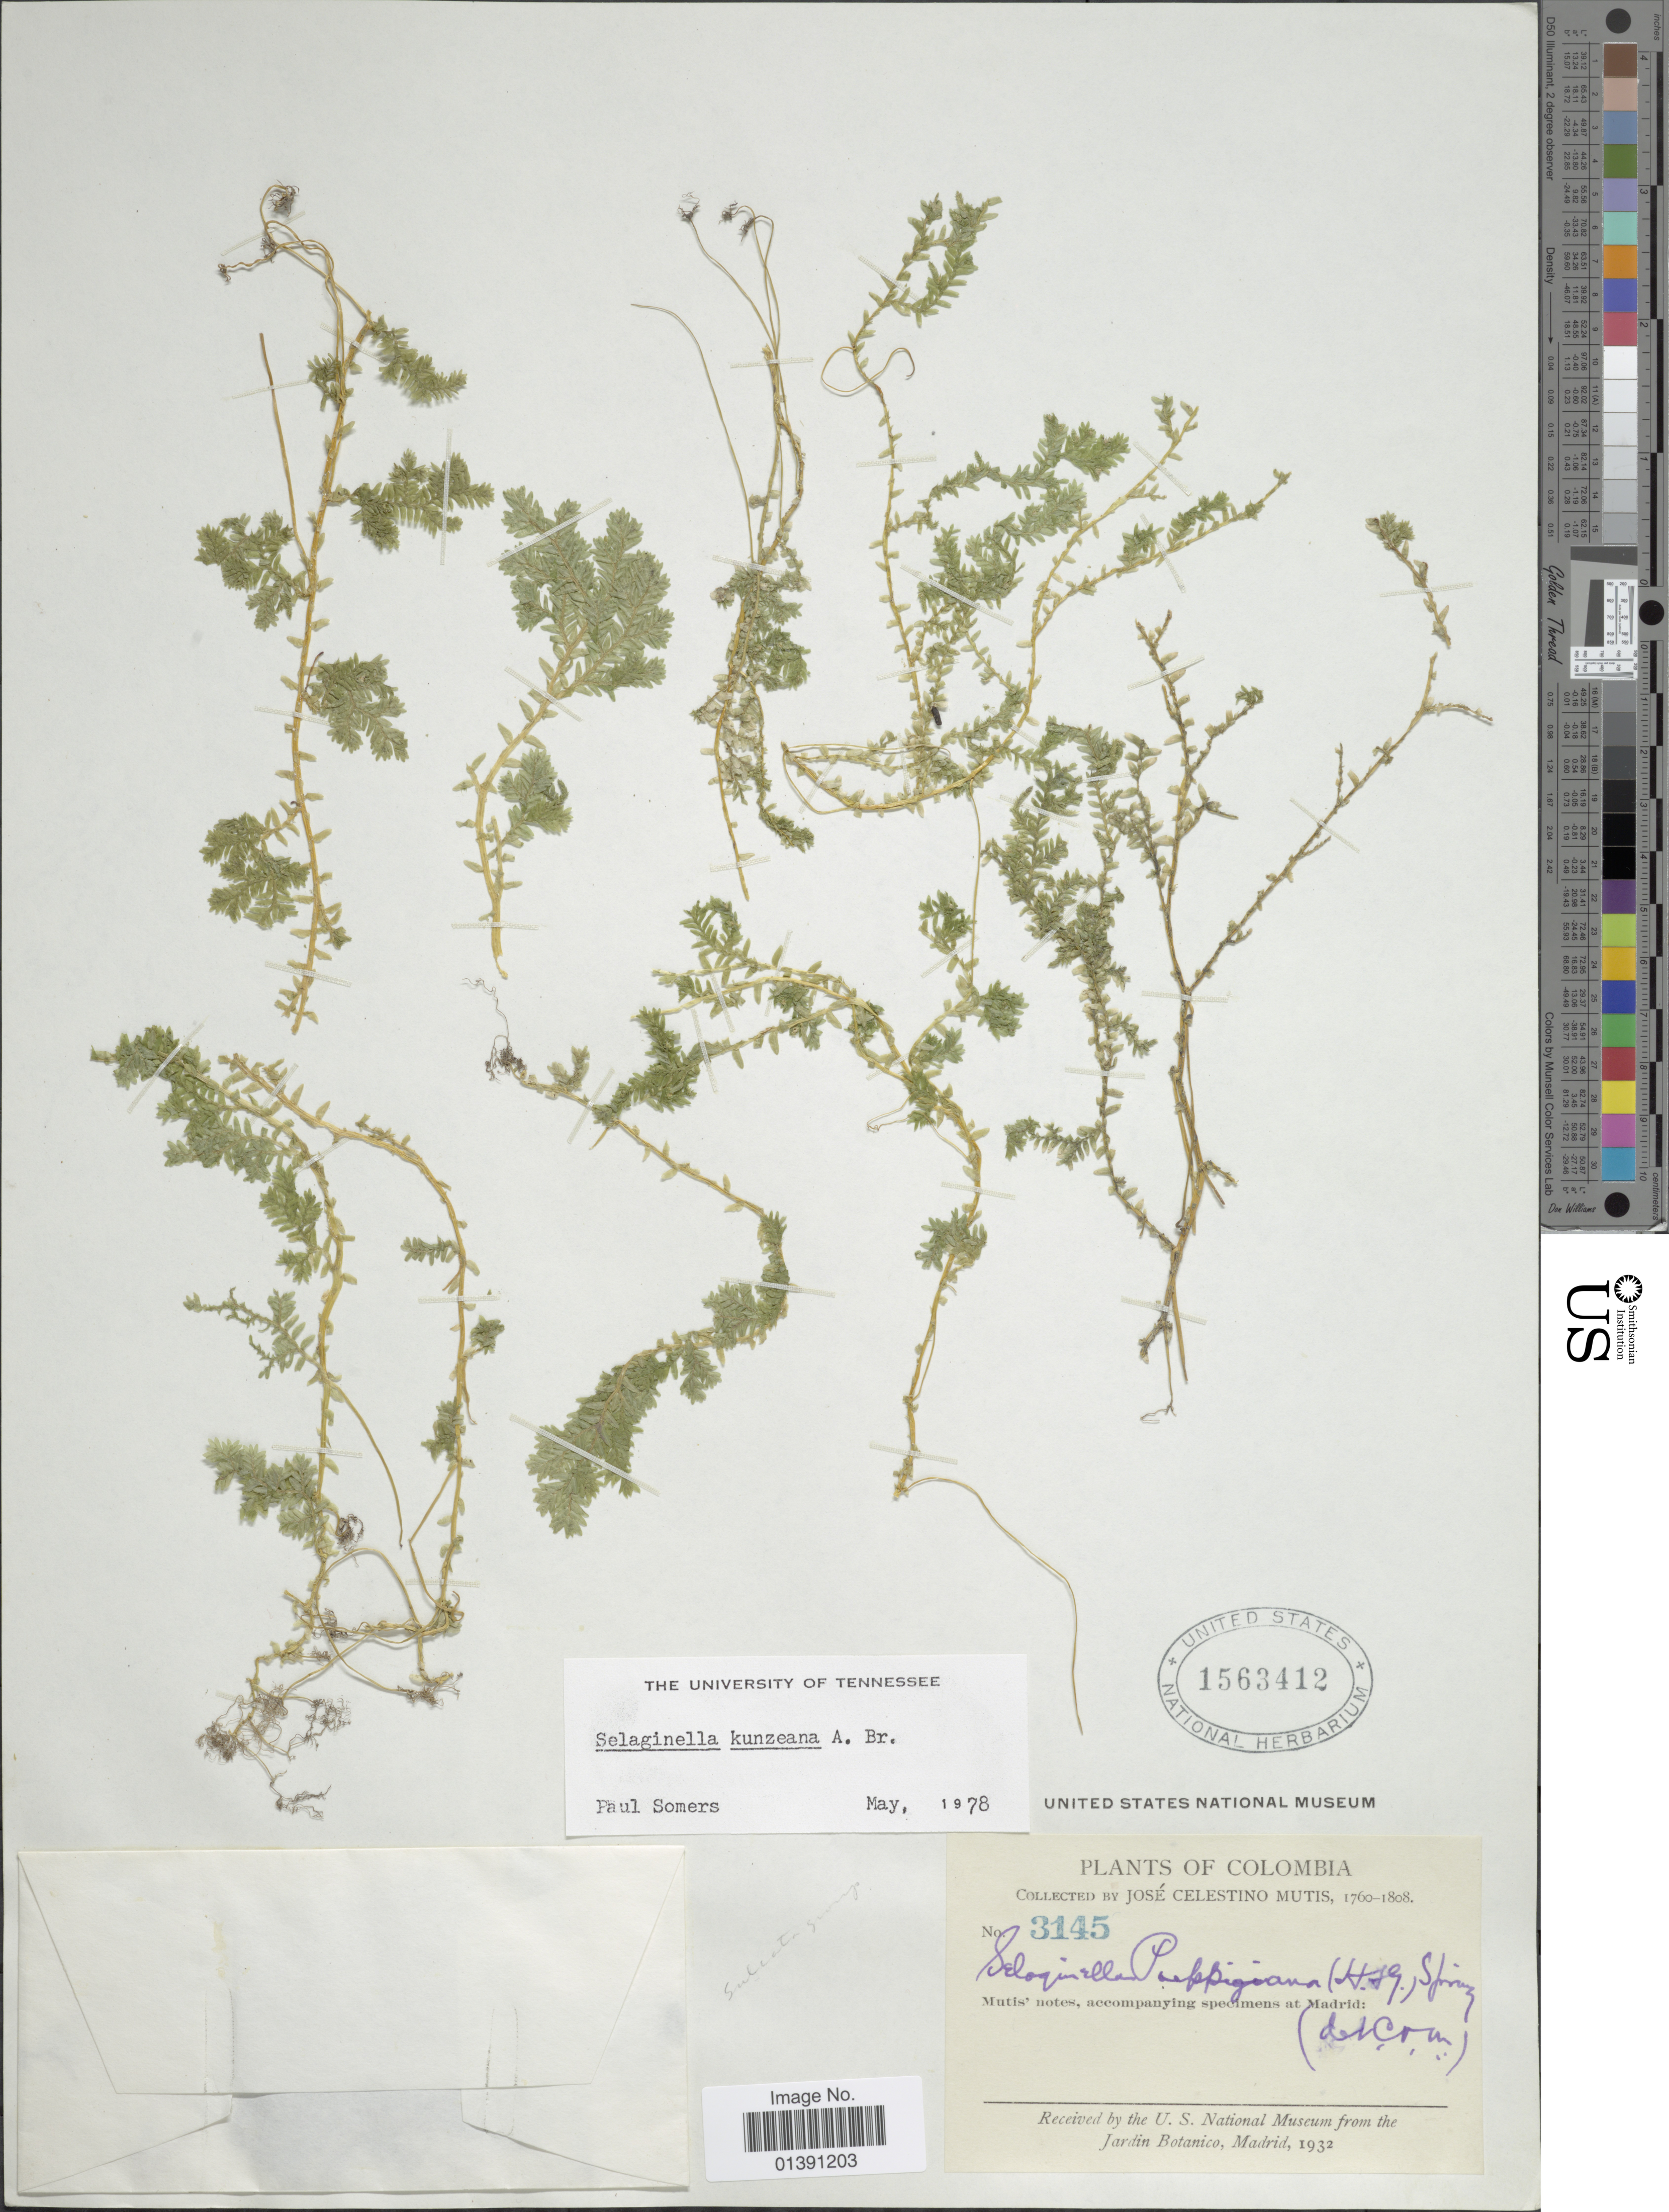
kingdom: Plantae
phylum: Tracheophyta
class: Lycopodiopsida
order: Selaginellales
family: Selaginellaceae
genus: Selaginella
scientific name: Selaginella kunzeana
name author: A. Br.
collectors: J. C. B. Mutis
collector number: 3145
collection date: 1760/1808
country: Colombia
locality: Mutis'notes, accompanying specimens at Madrid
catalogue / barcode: US 1563412